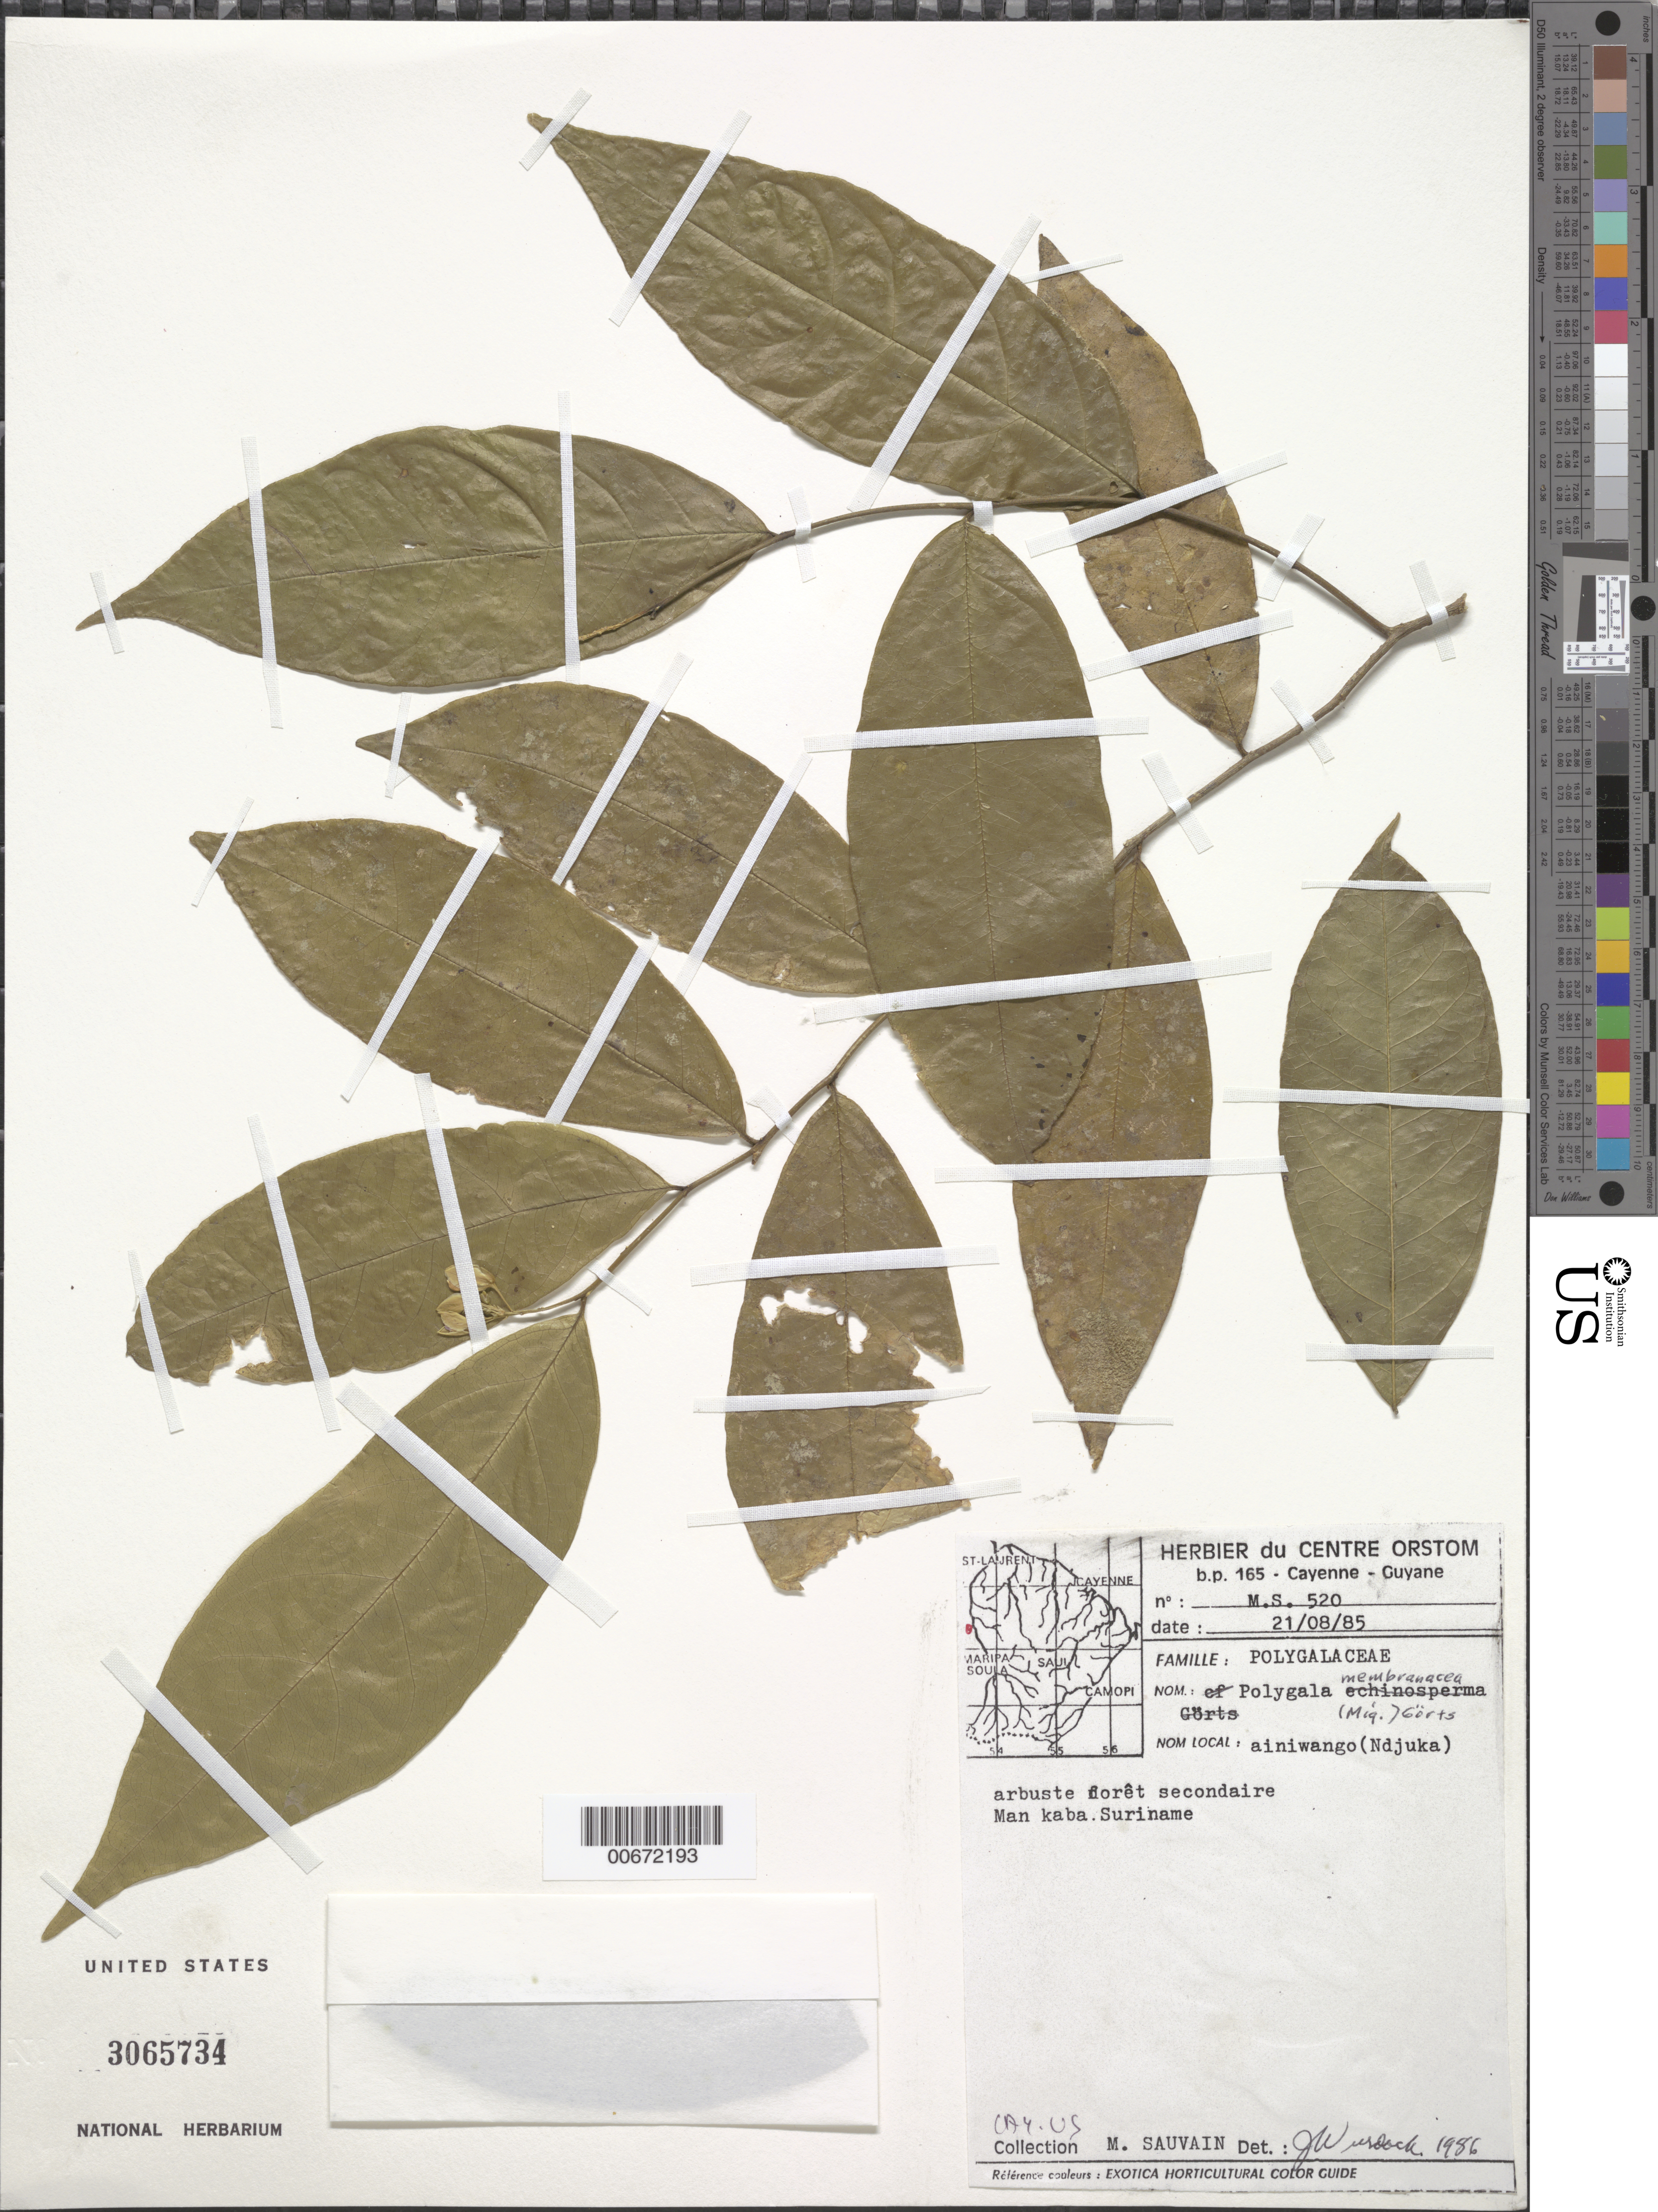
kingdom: Plantae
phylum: Tracheophyta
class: Magnoliopsida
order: Fabales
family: Polygalaceae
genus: Polygala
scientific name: Polygala membranacea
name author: (Miq.) Görts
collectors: M. Sauvain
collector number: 520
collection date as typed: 21-Aug-85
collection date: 1985-08-21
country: Suriname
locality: Saut Mankaba Soula, Bassin du Maroni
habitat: Secondary forest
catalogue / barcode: US 3065734